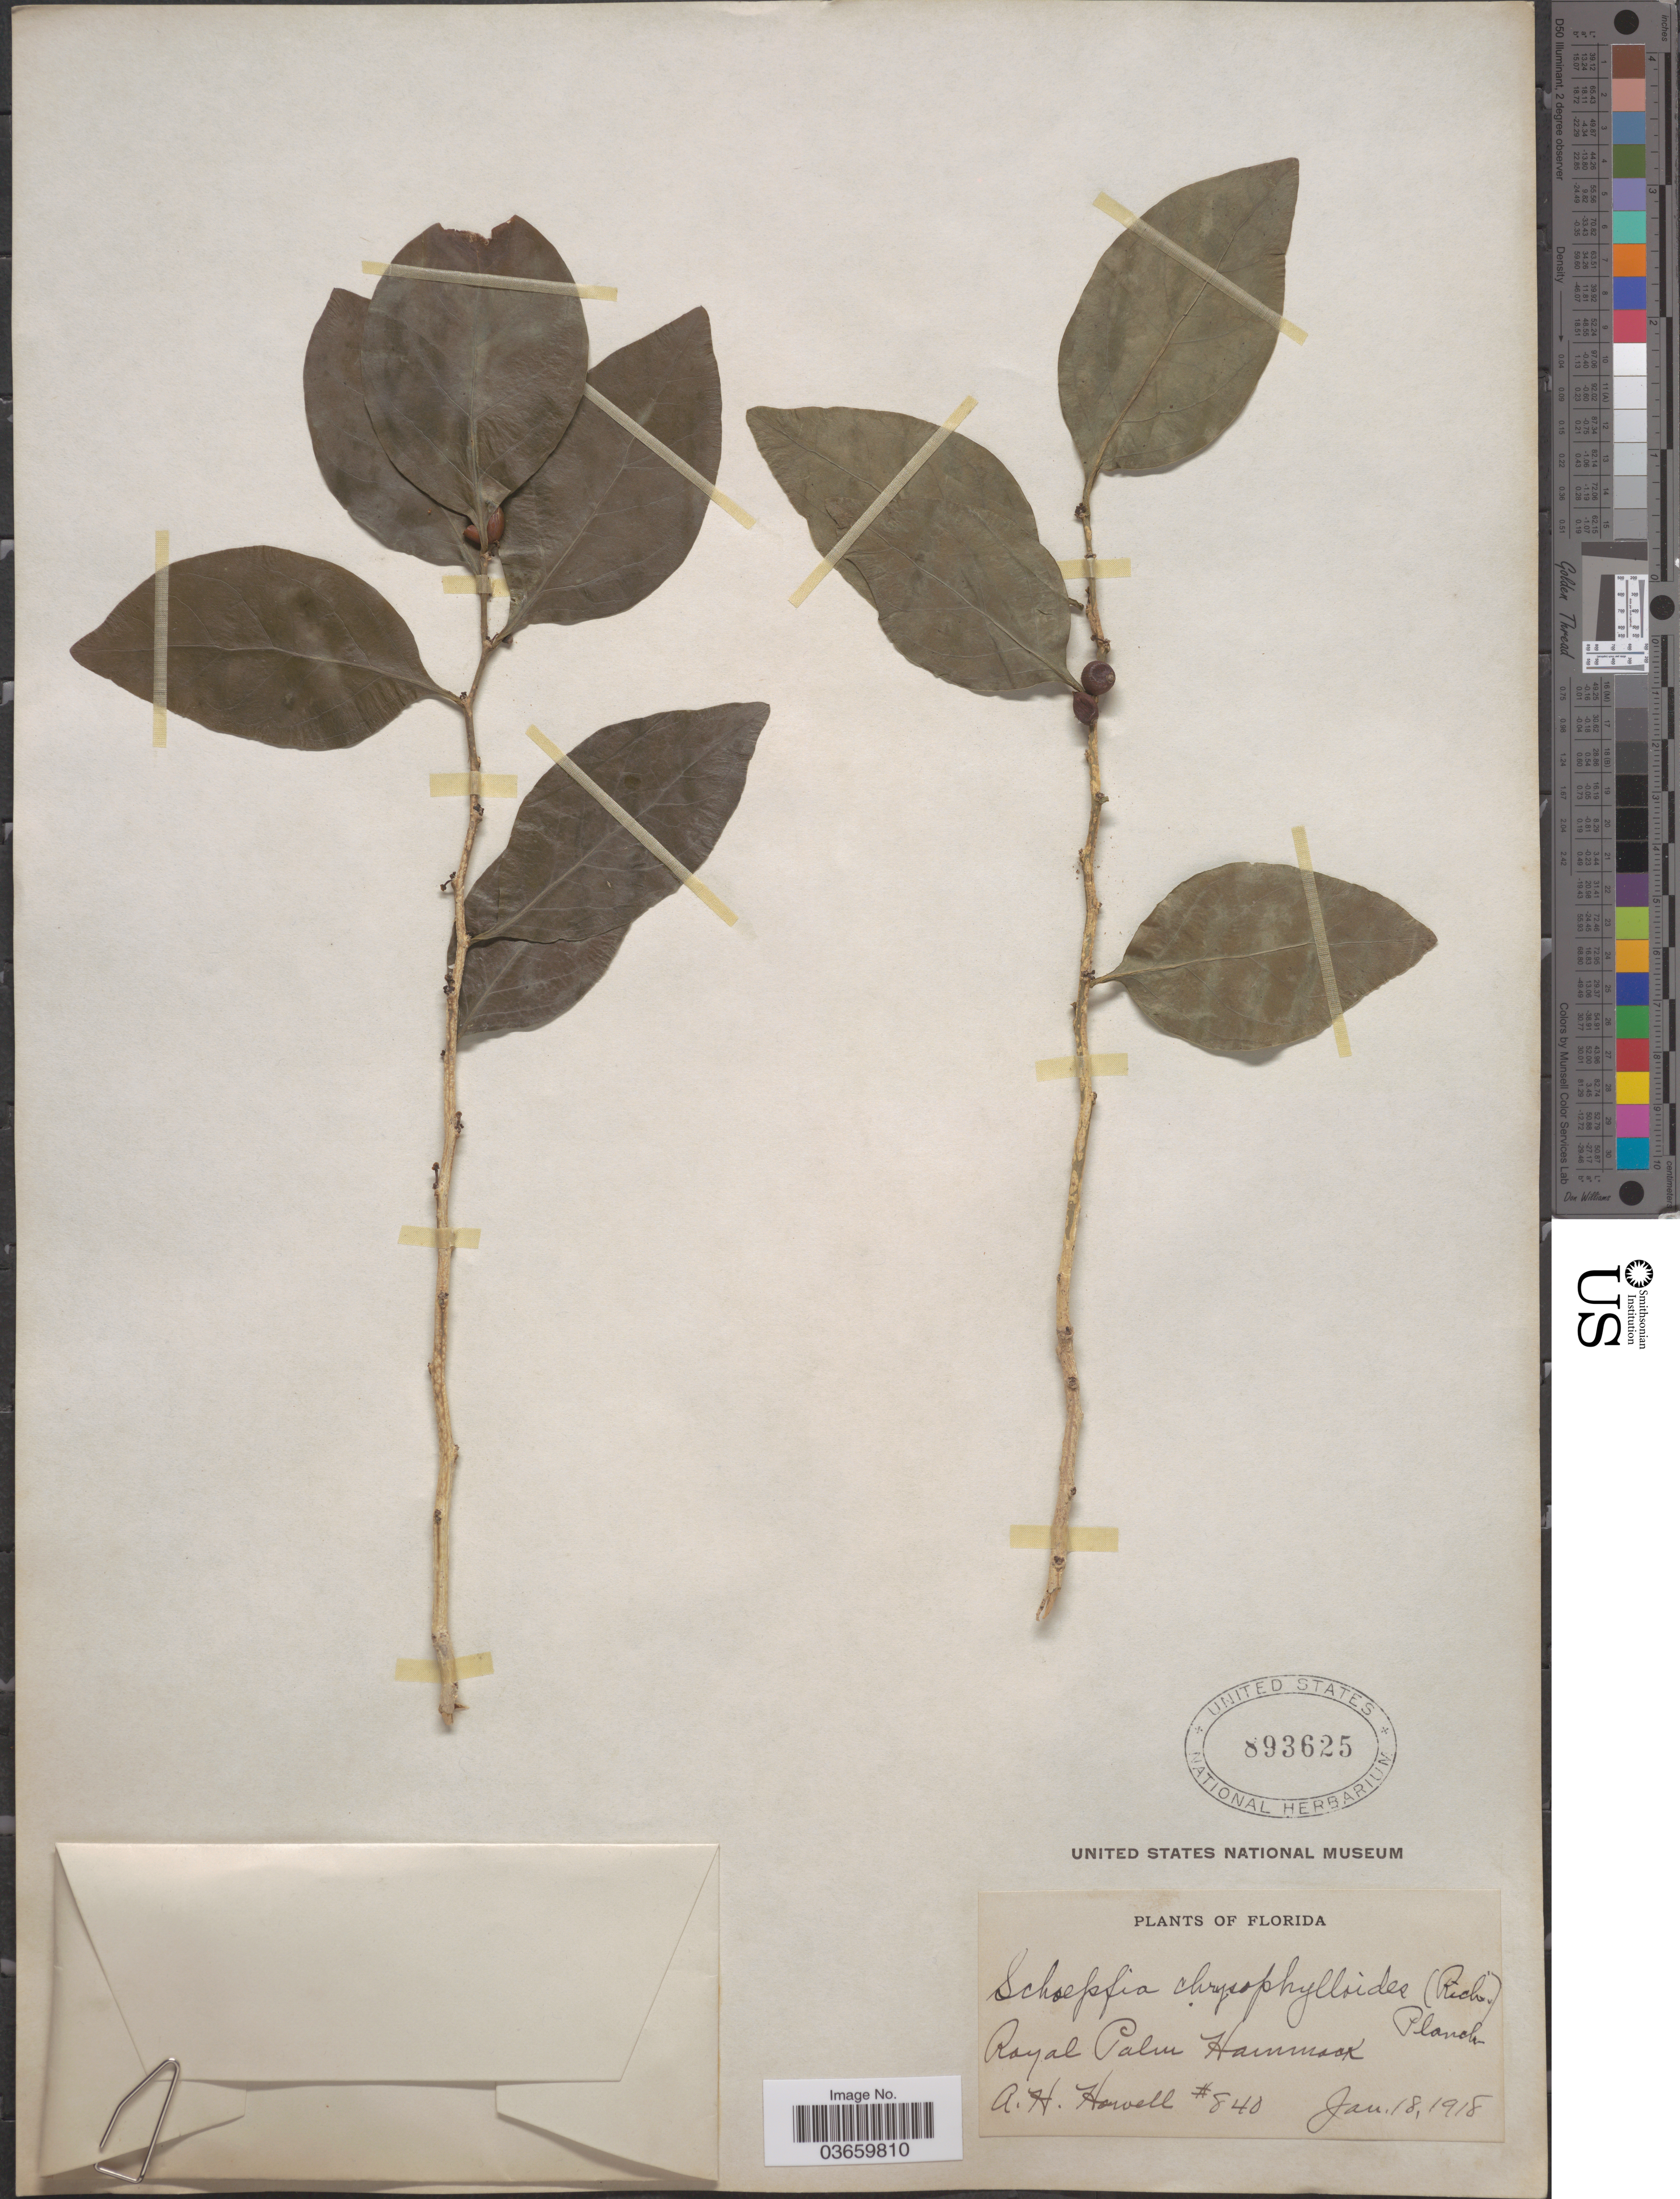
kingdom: Plantae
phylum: Tracheophyta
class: Magnoliopsida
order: Santalales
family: Schoepfiaceae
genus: Schoepfia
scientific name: Schoepfia chrysophylloides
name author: (A. Rich.) Planch.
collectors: A. Howell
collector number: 840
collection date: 1918-01-18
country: United States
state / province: Florida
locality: Royal Palm Hammock.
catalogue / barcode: US 893625